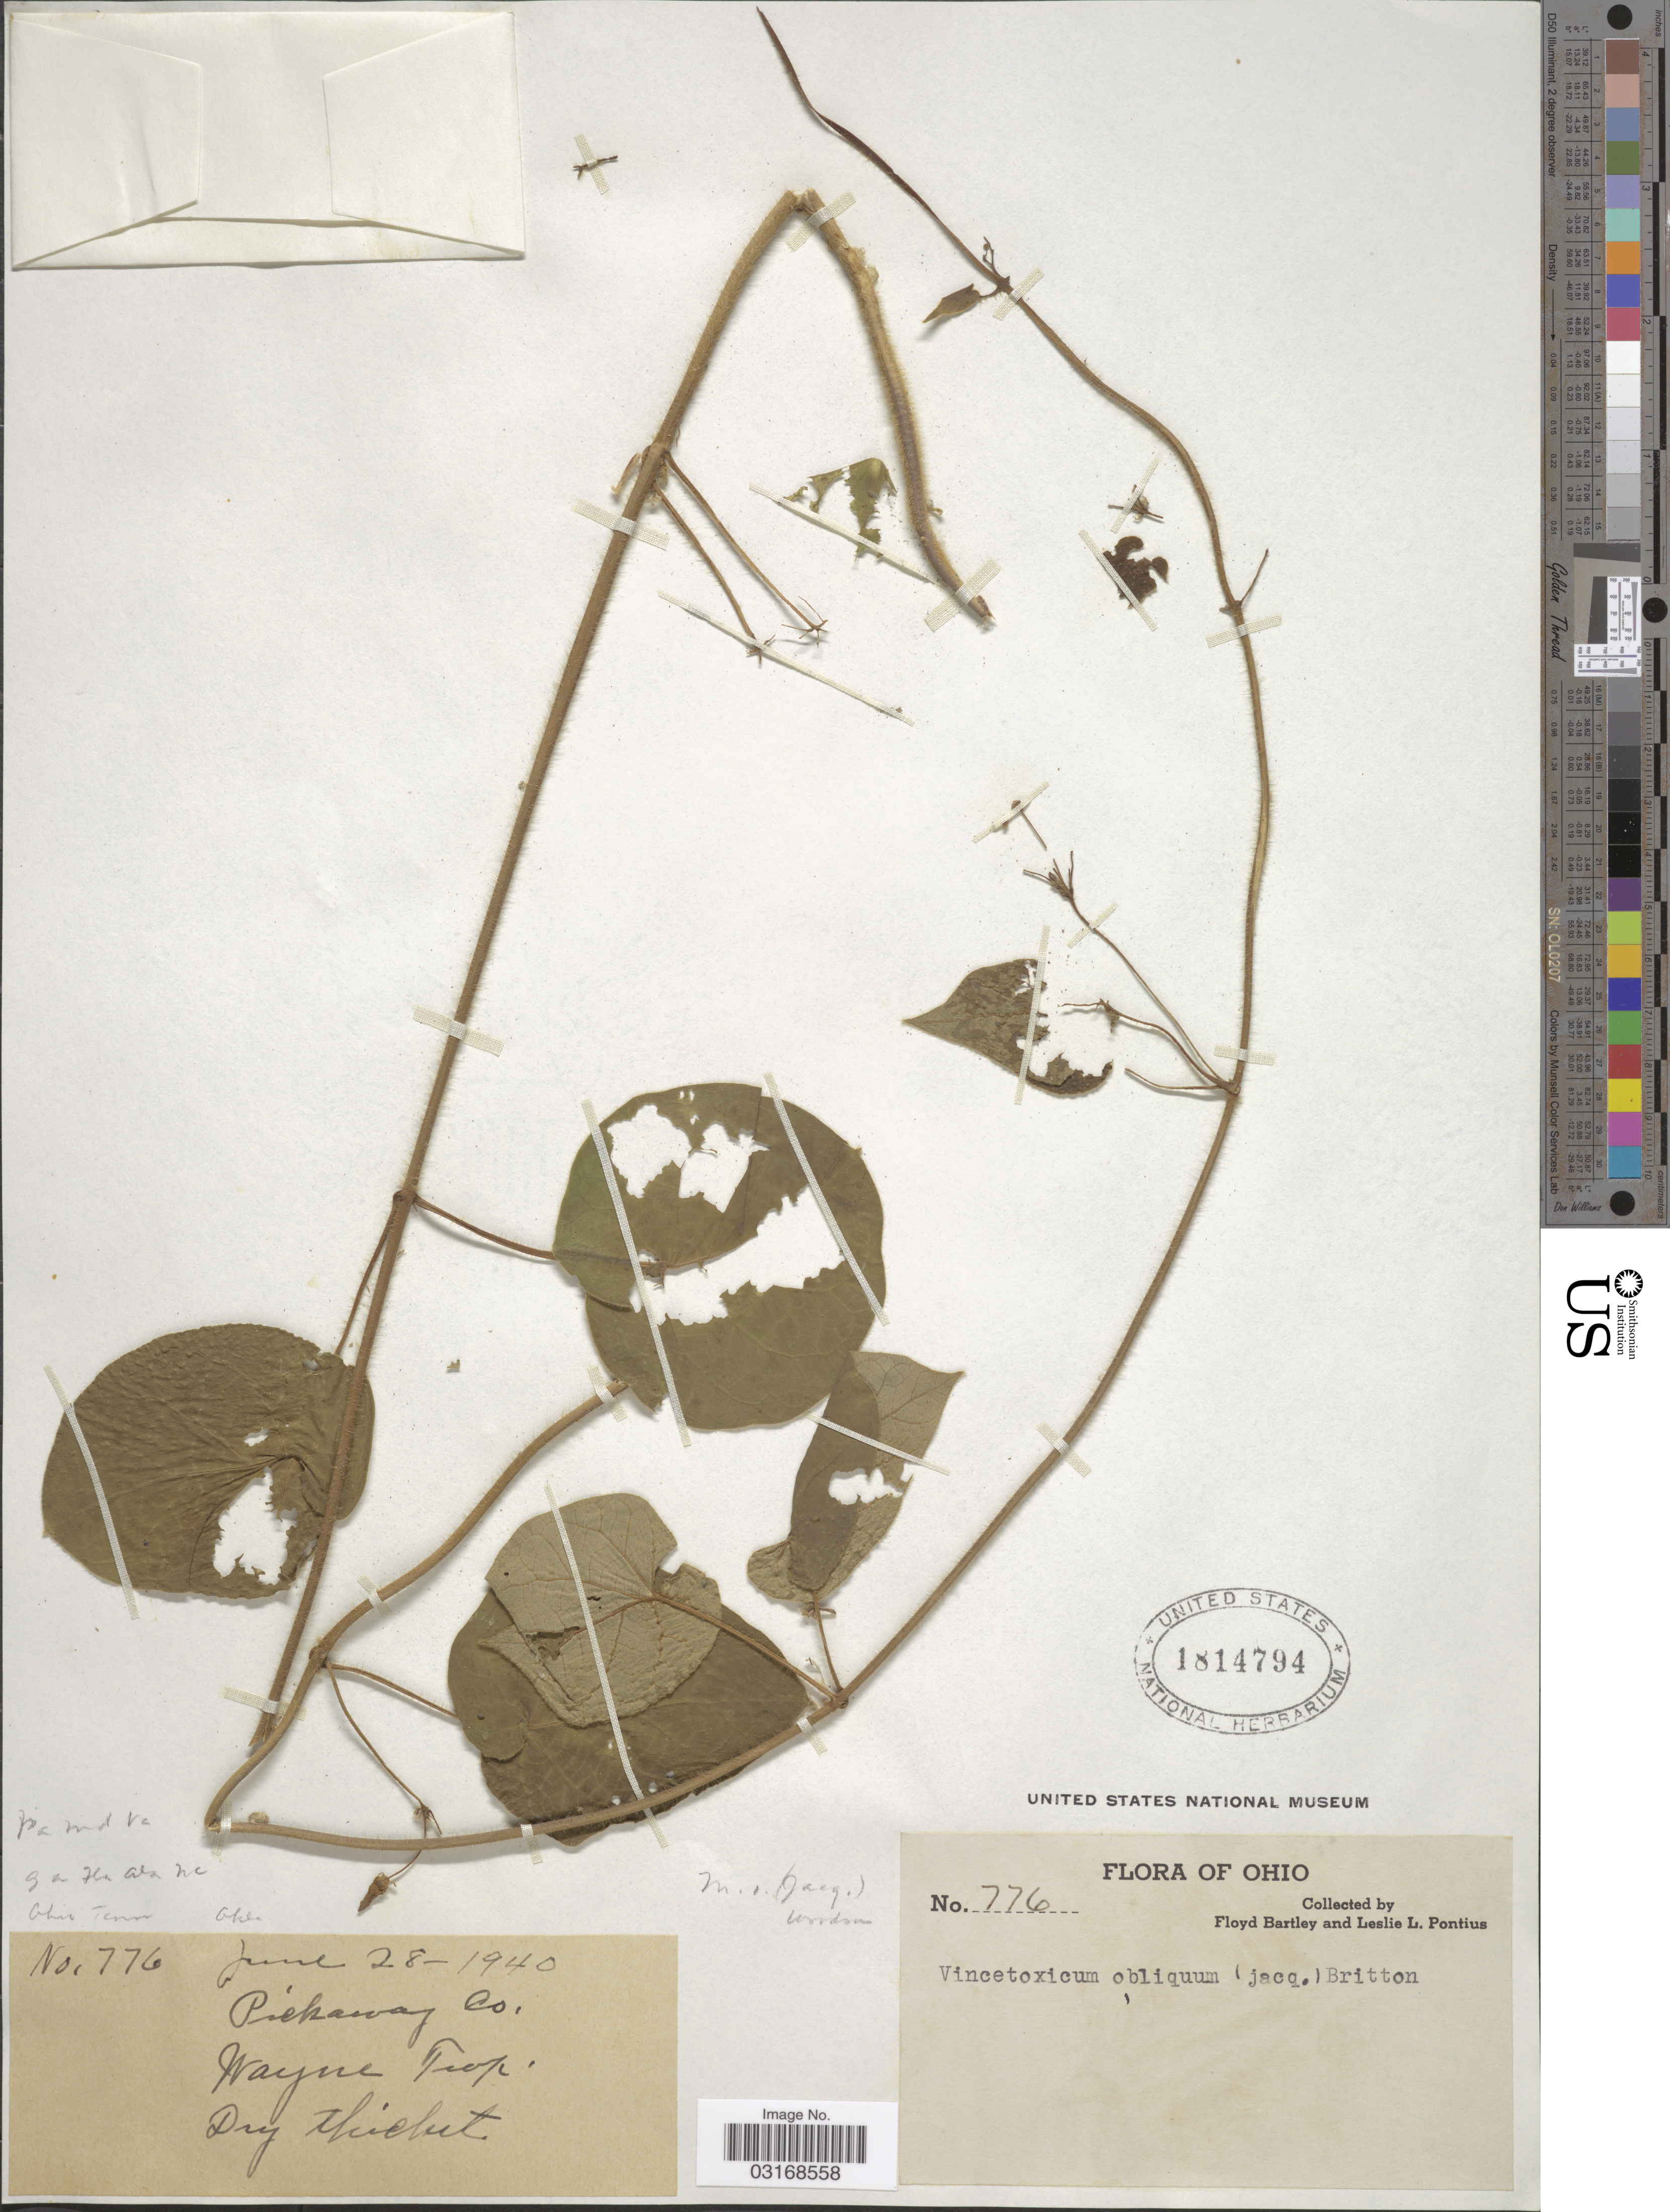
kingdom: Plantae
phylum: Tracheophyta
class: Magnoliopsida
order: Gentianales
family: Apocynaceae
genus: Matelea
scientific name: Matelea obliqua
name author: (Jacq.) Woodson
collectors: F. Bartley & L. Pontius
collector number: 776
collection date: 1940-06-28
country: United States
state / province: Ohio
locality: Pickaway Co. Wayne Twp.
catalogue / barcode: US 1814794